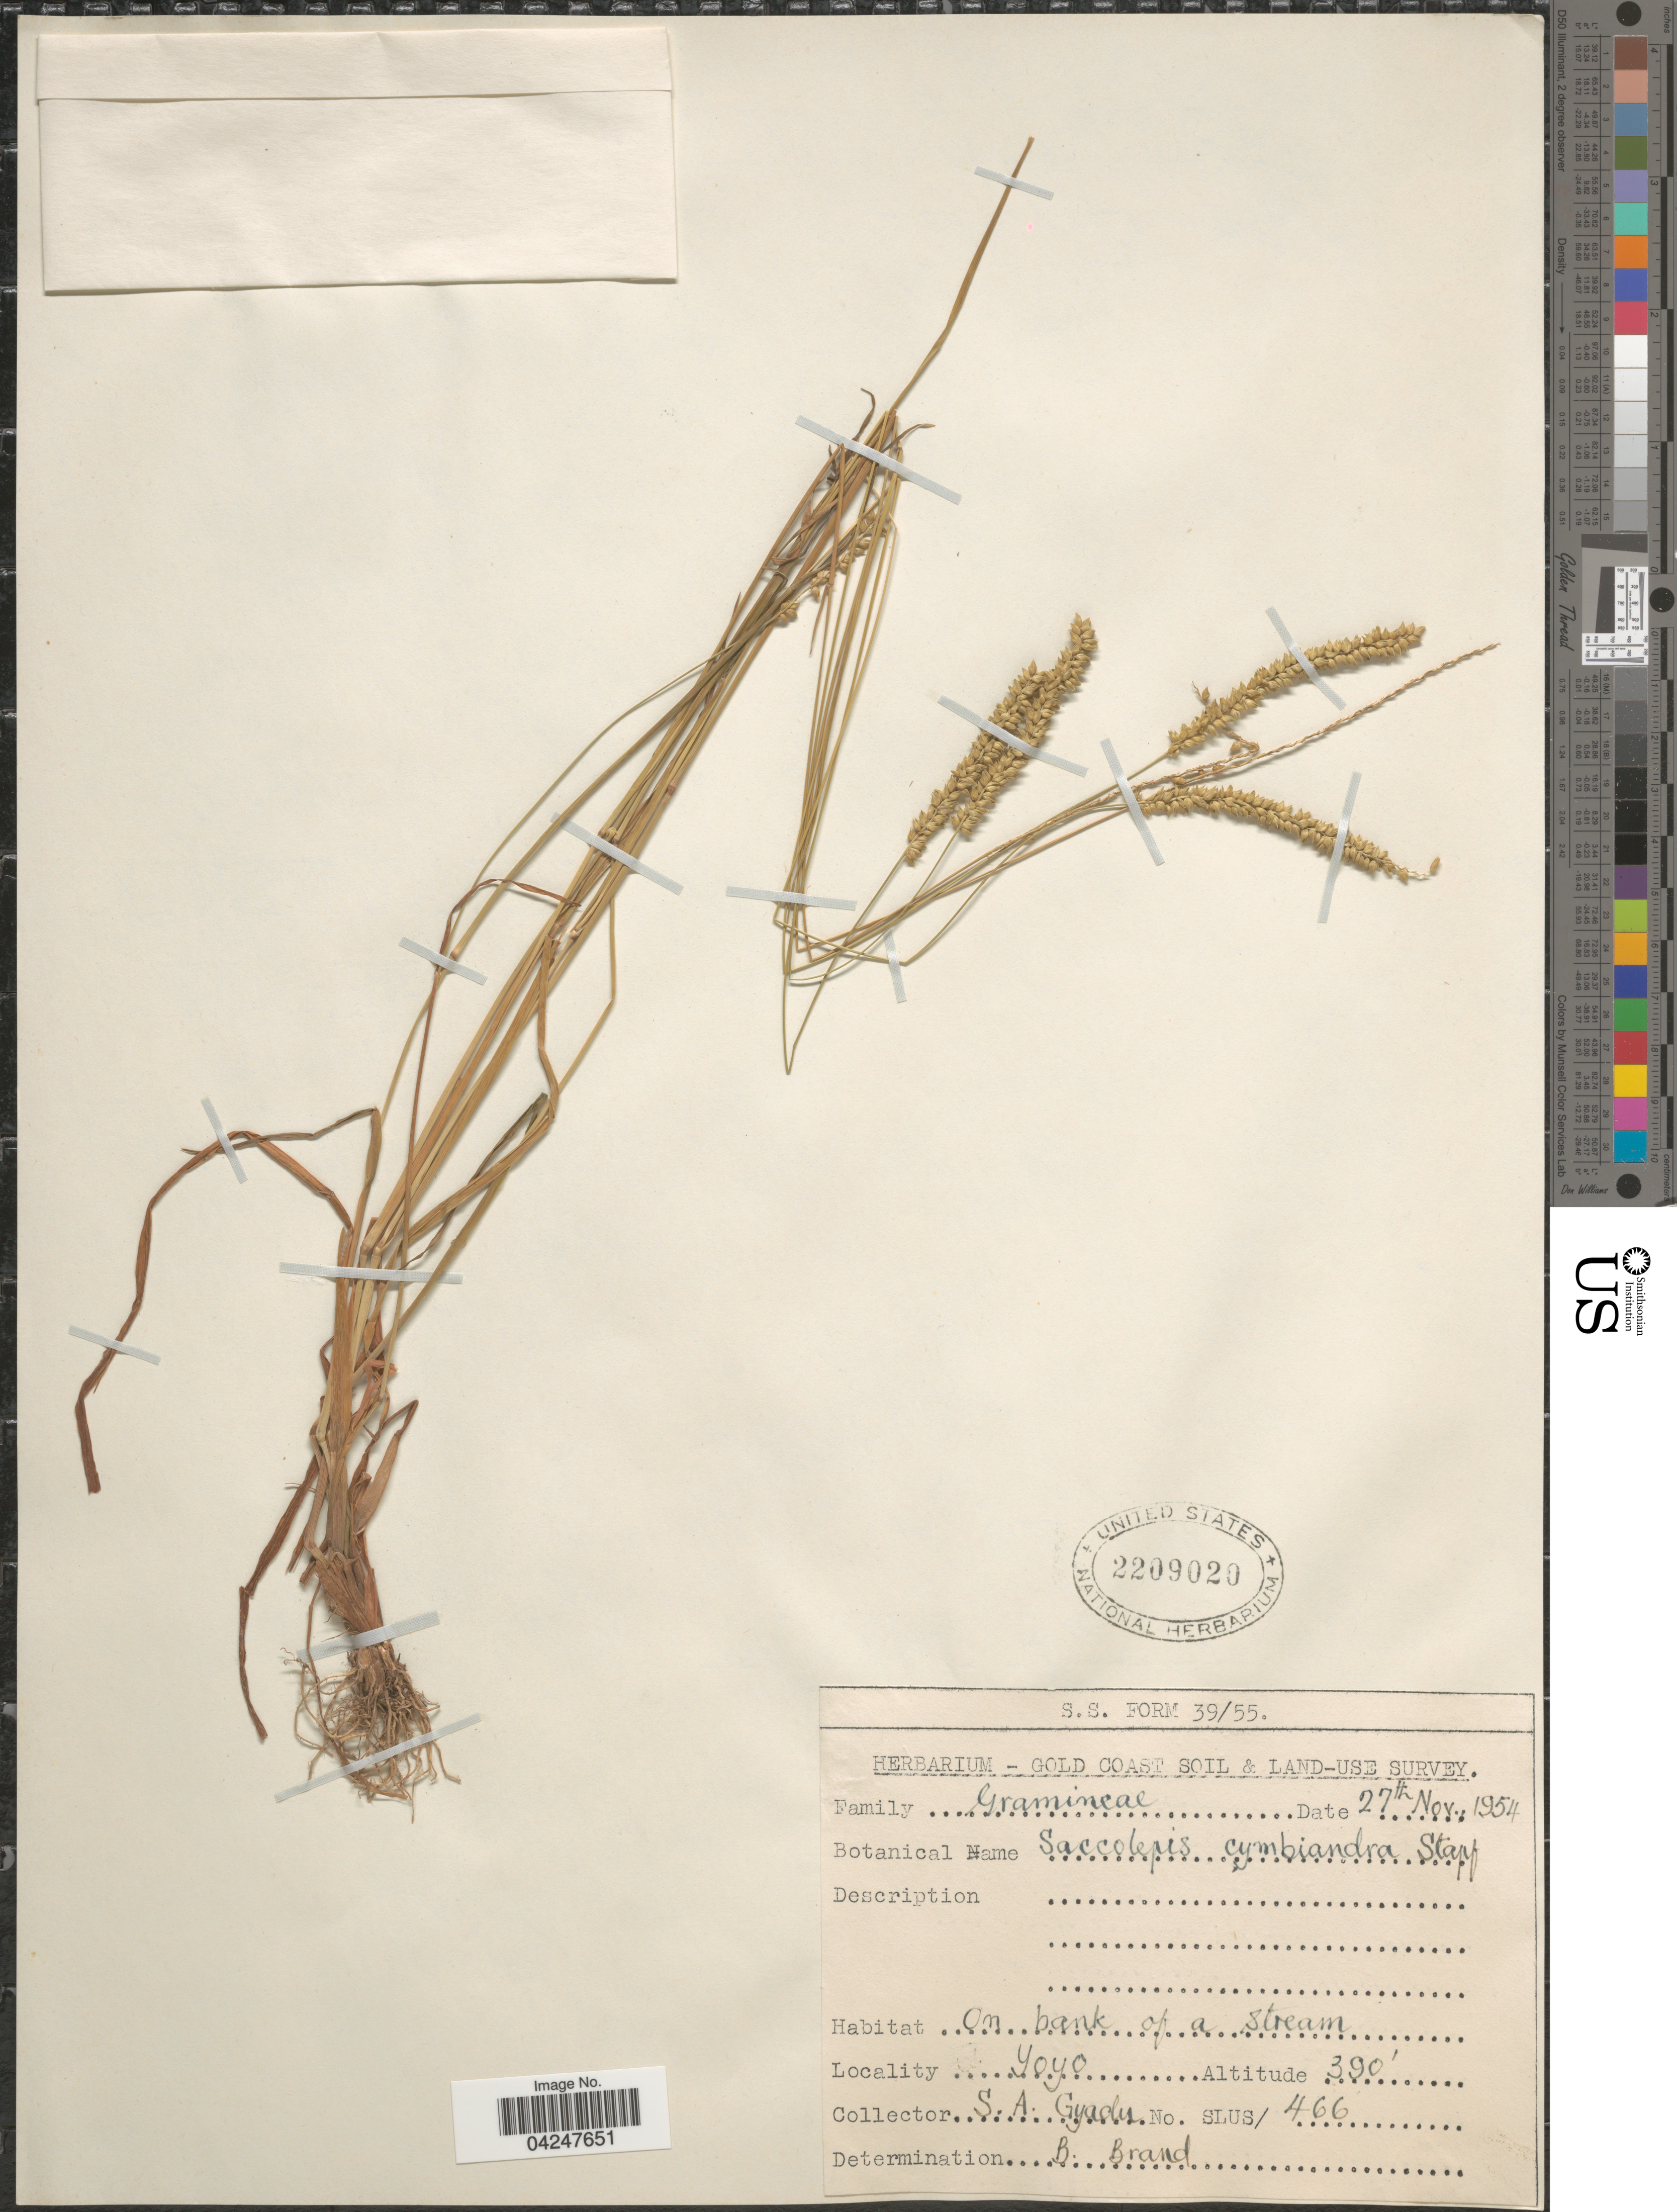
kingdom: Plantae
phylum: Tracheophyta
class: Liliopsida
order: Poales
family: Poaceae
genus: Sacciolepis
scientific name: Sacciolepis cymbiandra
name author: Stapf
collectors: S. Gyadu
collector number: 466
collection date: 1954-11-27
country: Ghana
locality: Gold Coast Soil & Land-Use Survey. On bank of a stream. Yoyo.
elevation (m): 119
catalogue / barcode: US 2209020